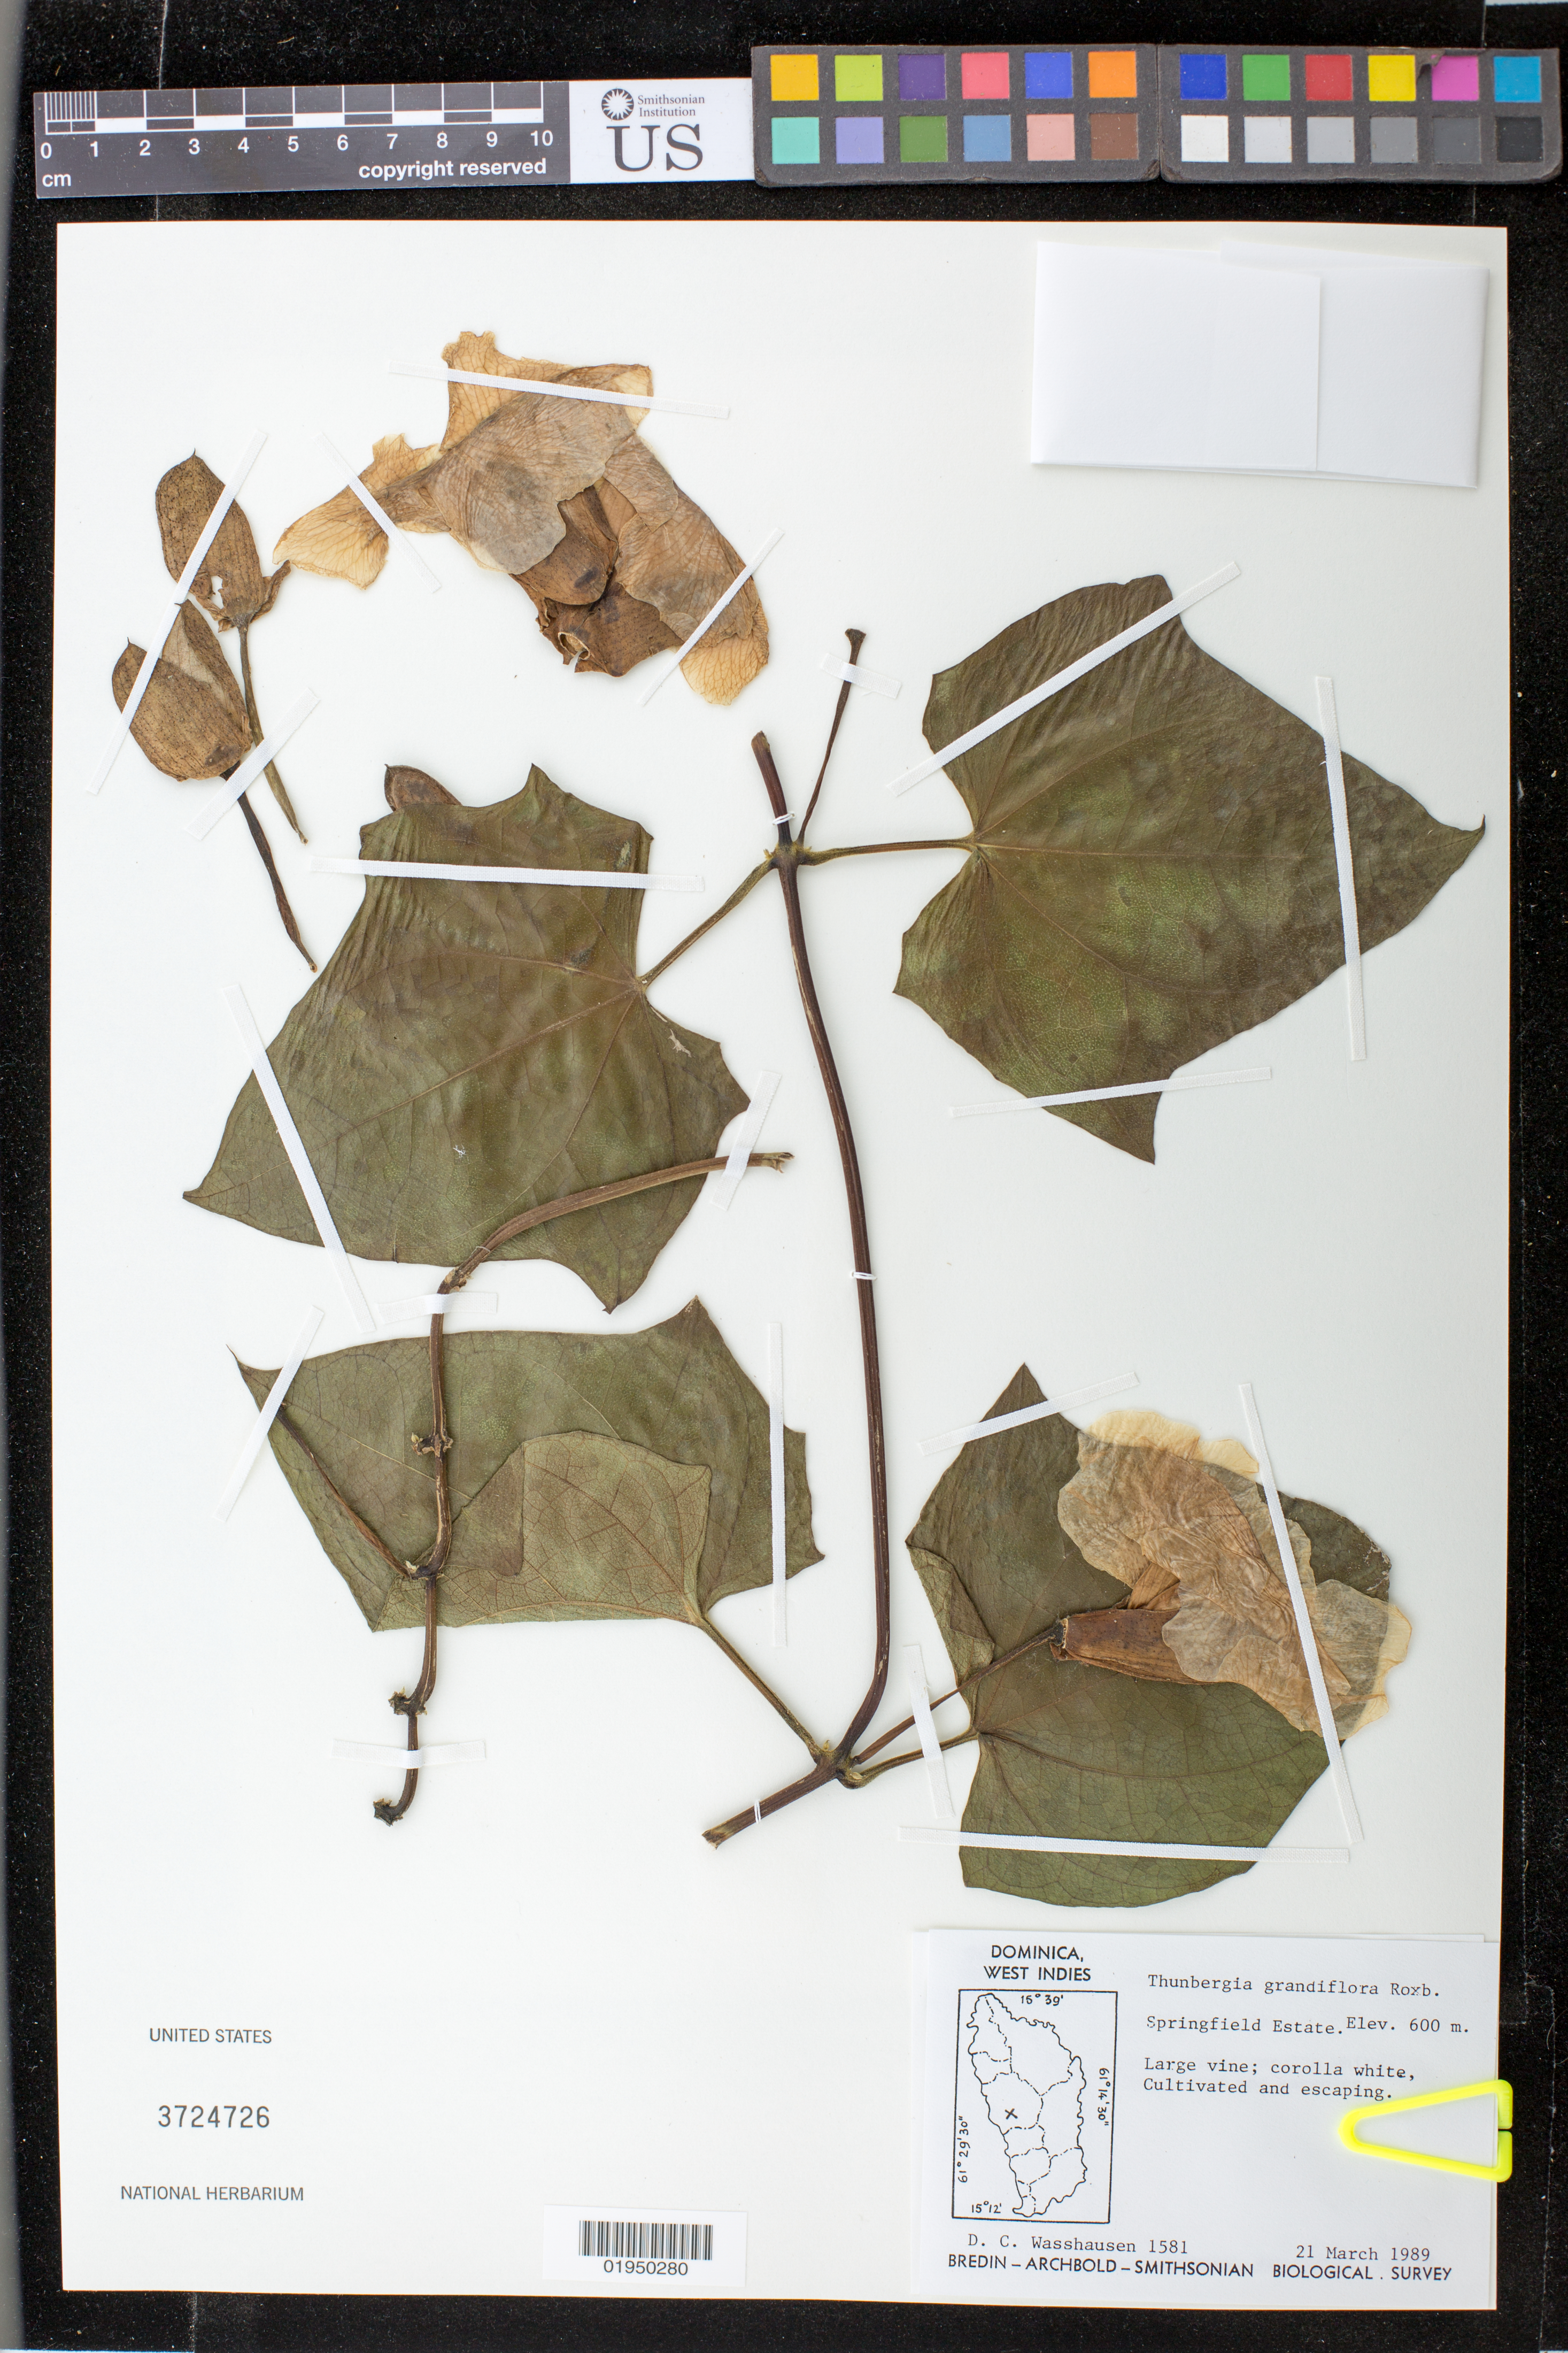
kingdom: Plantae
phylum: Tracheophyta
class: Magnoliopsida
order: Lamiales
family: Acanthaceae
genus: Thunbergia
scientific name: Thunbergia grandiflora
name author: Roxb.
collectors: D. C. Wasshausen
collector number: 1581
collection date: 1989-03-21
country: Dominica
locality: Springfield Estate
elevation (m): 600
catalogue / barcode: US 3724726